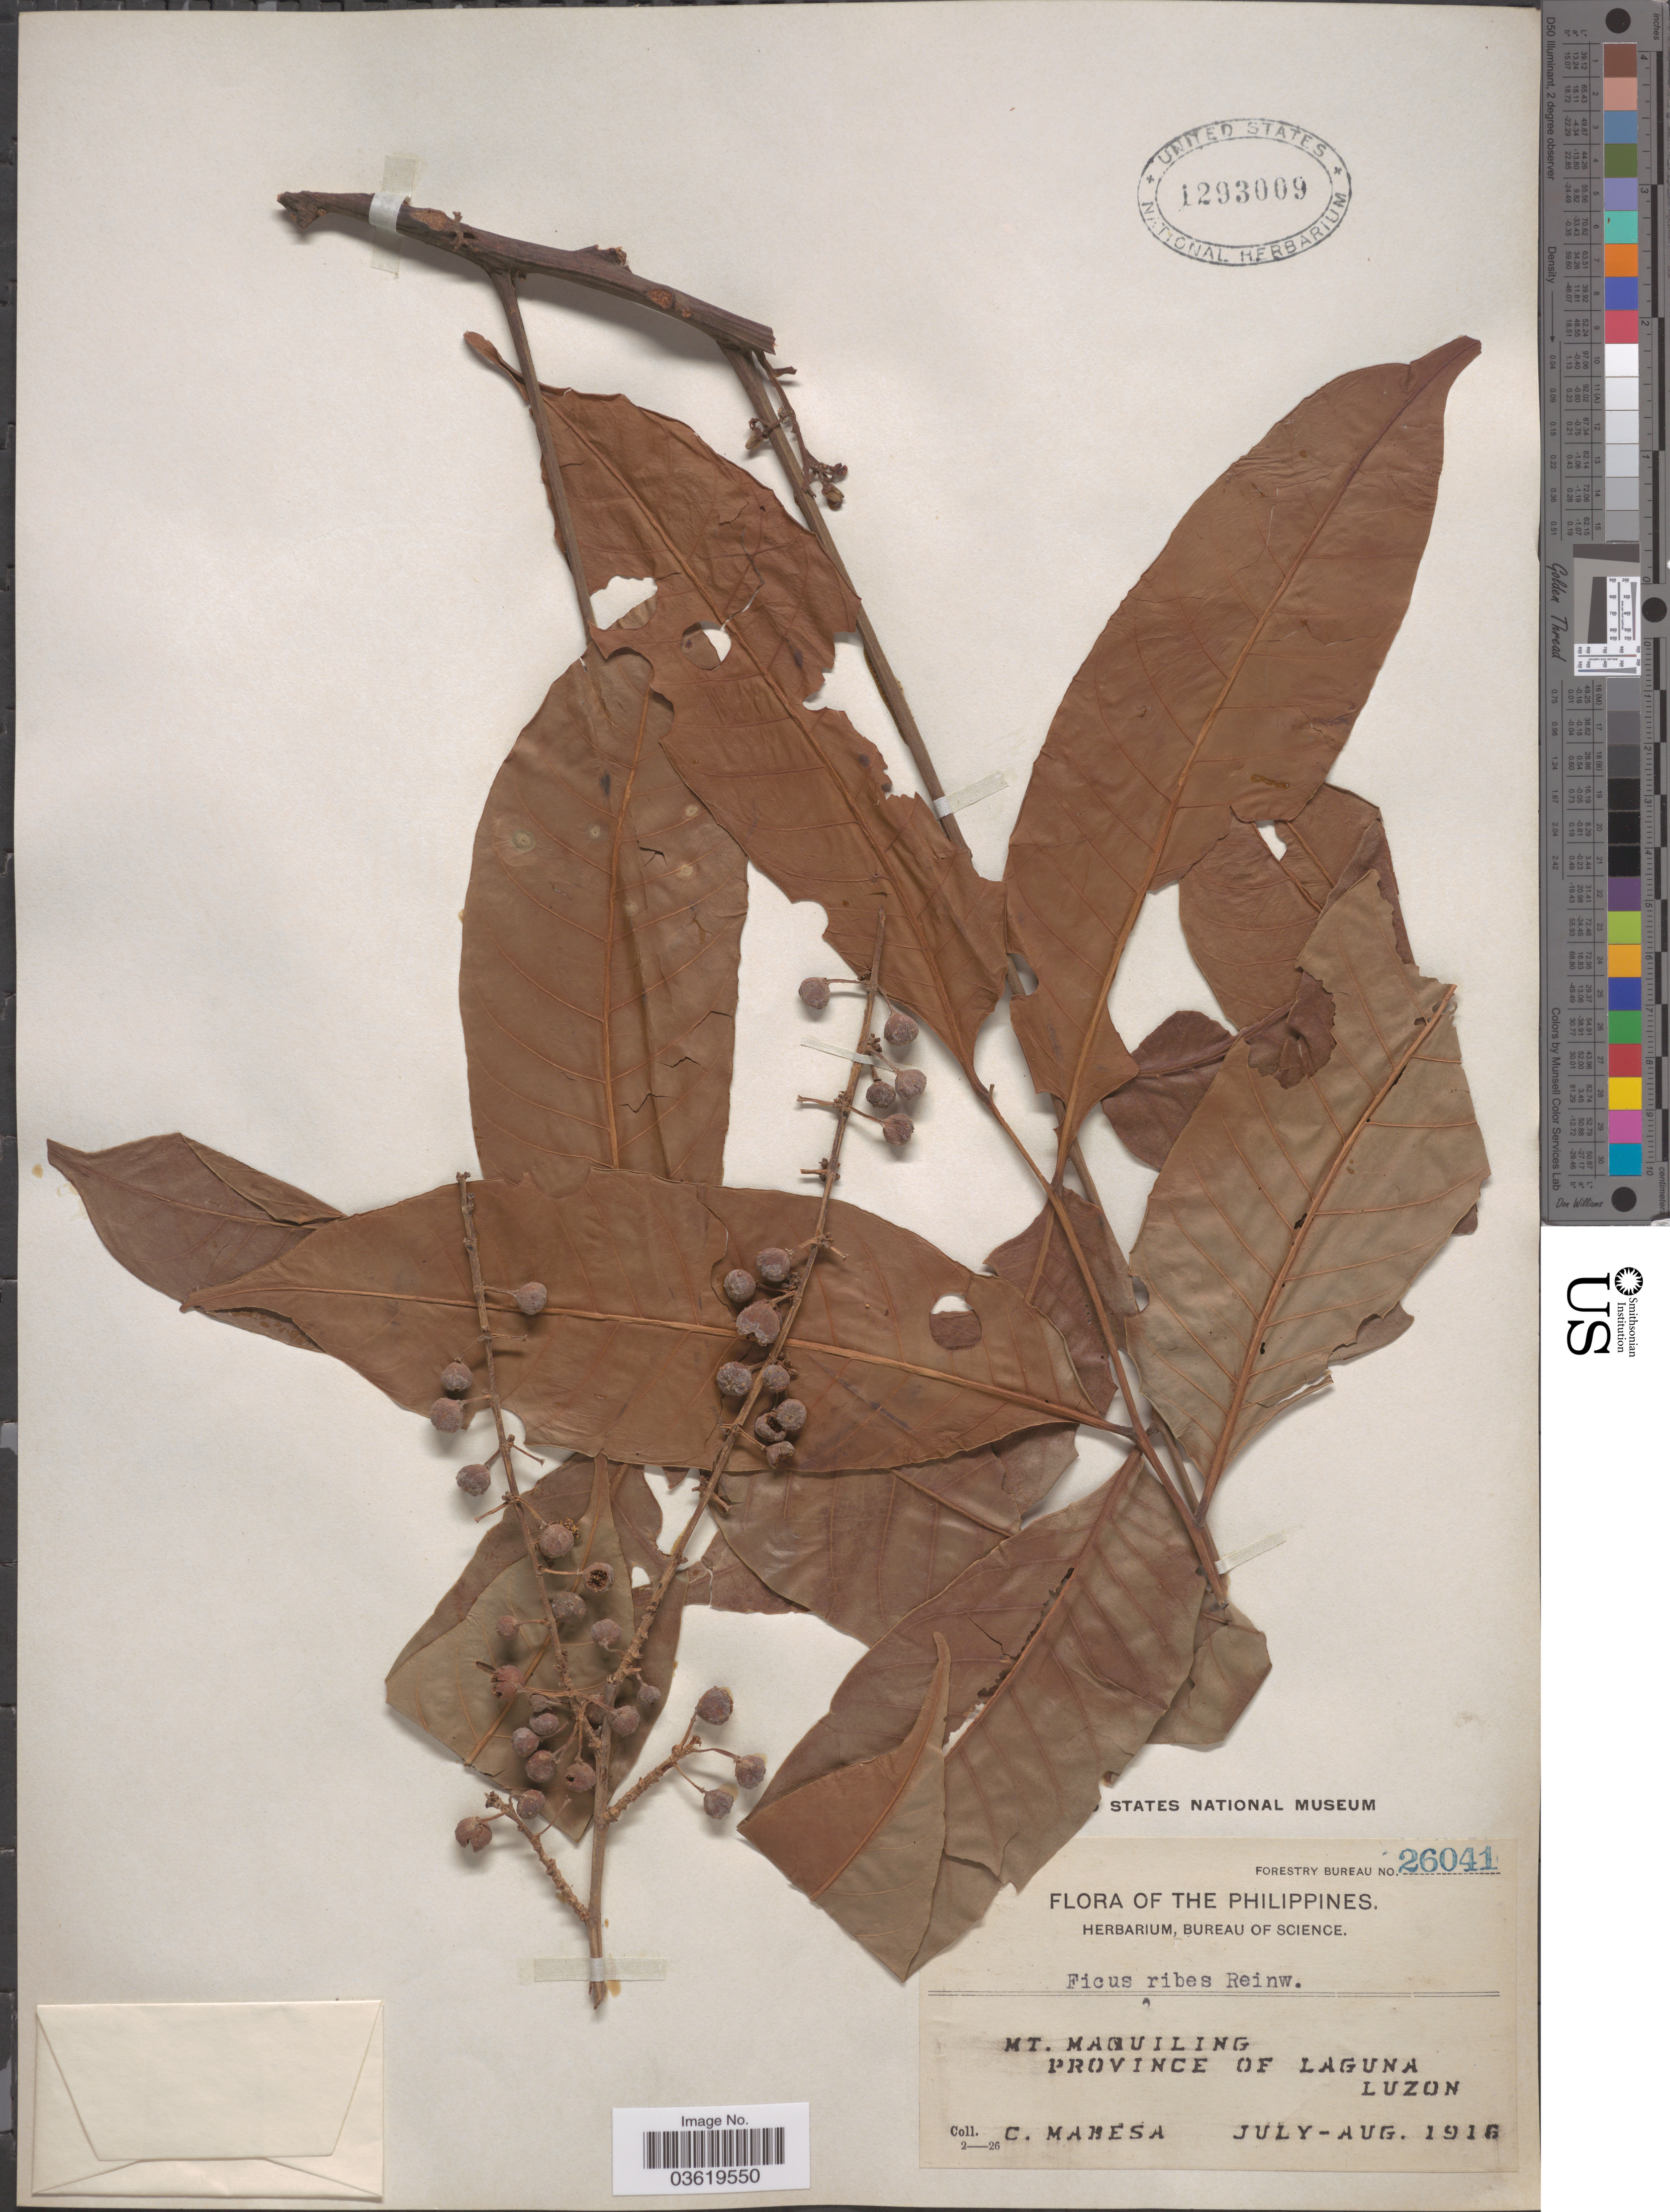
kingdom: Plantae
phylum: Tracheophyta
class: Magnoliopsida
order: Rosales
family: Moraceae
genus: Ficus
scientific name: Ficus ribes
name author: Reinw. ex Blume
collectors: C. Mabesa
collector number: Forestry Bureau 26041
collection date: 1916-07/1916-08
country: Philippines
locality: Mt. Maquiling. Province of Laguna. Luzon.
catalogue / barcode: US 1293009